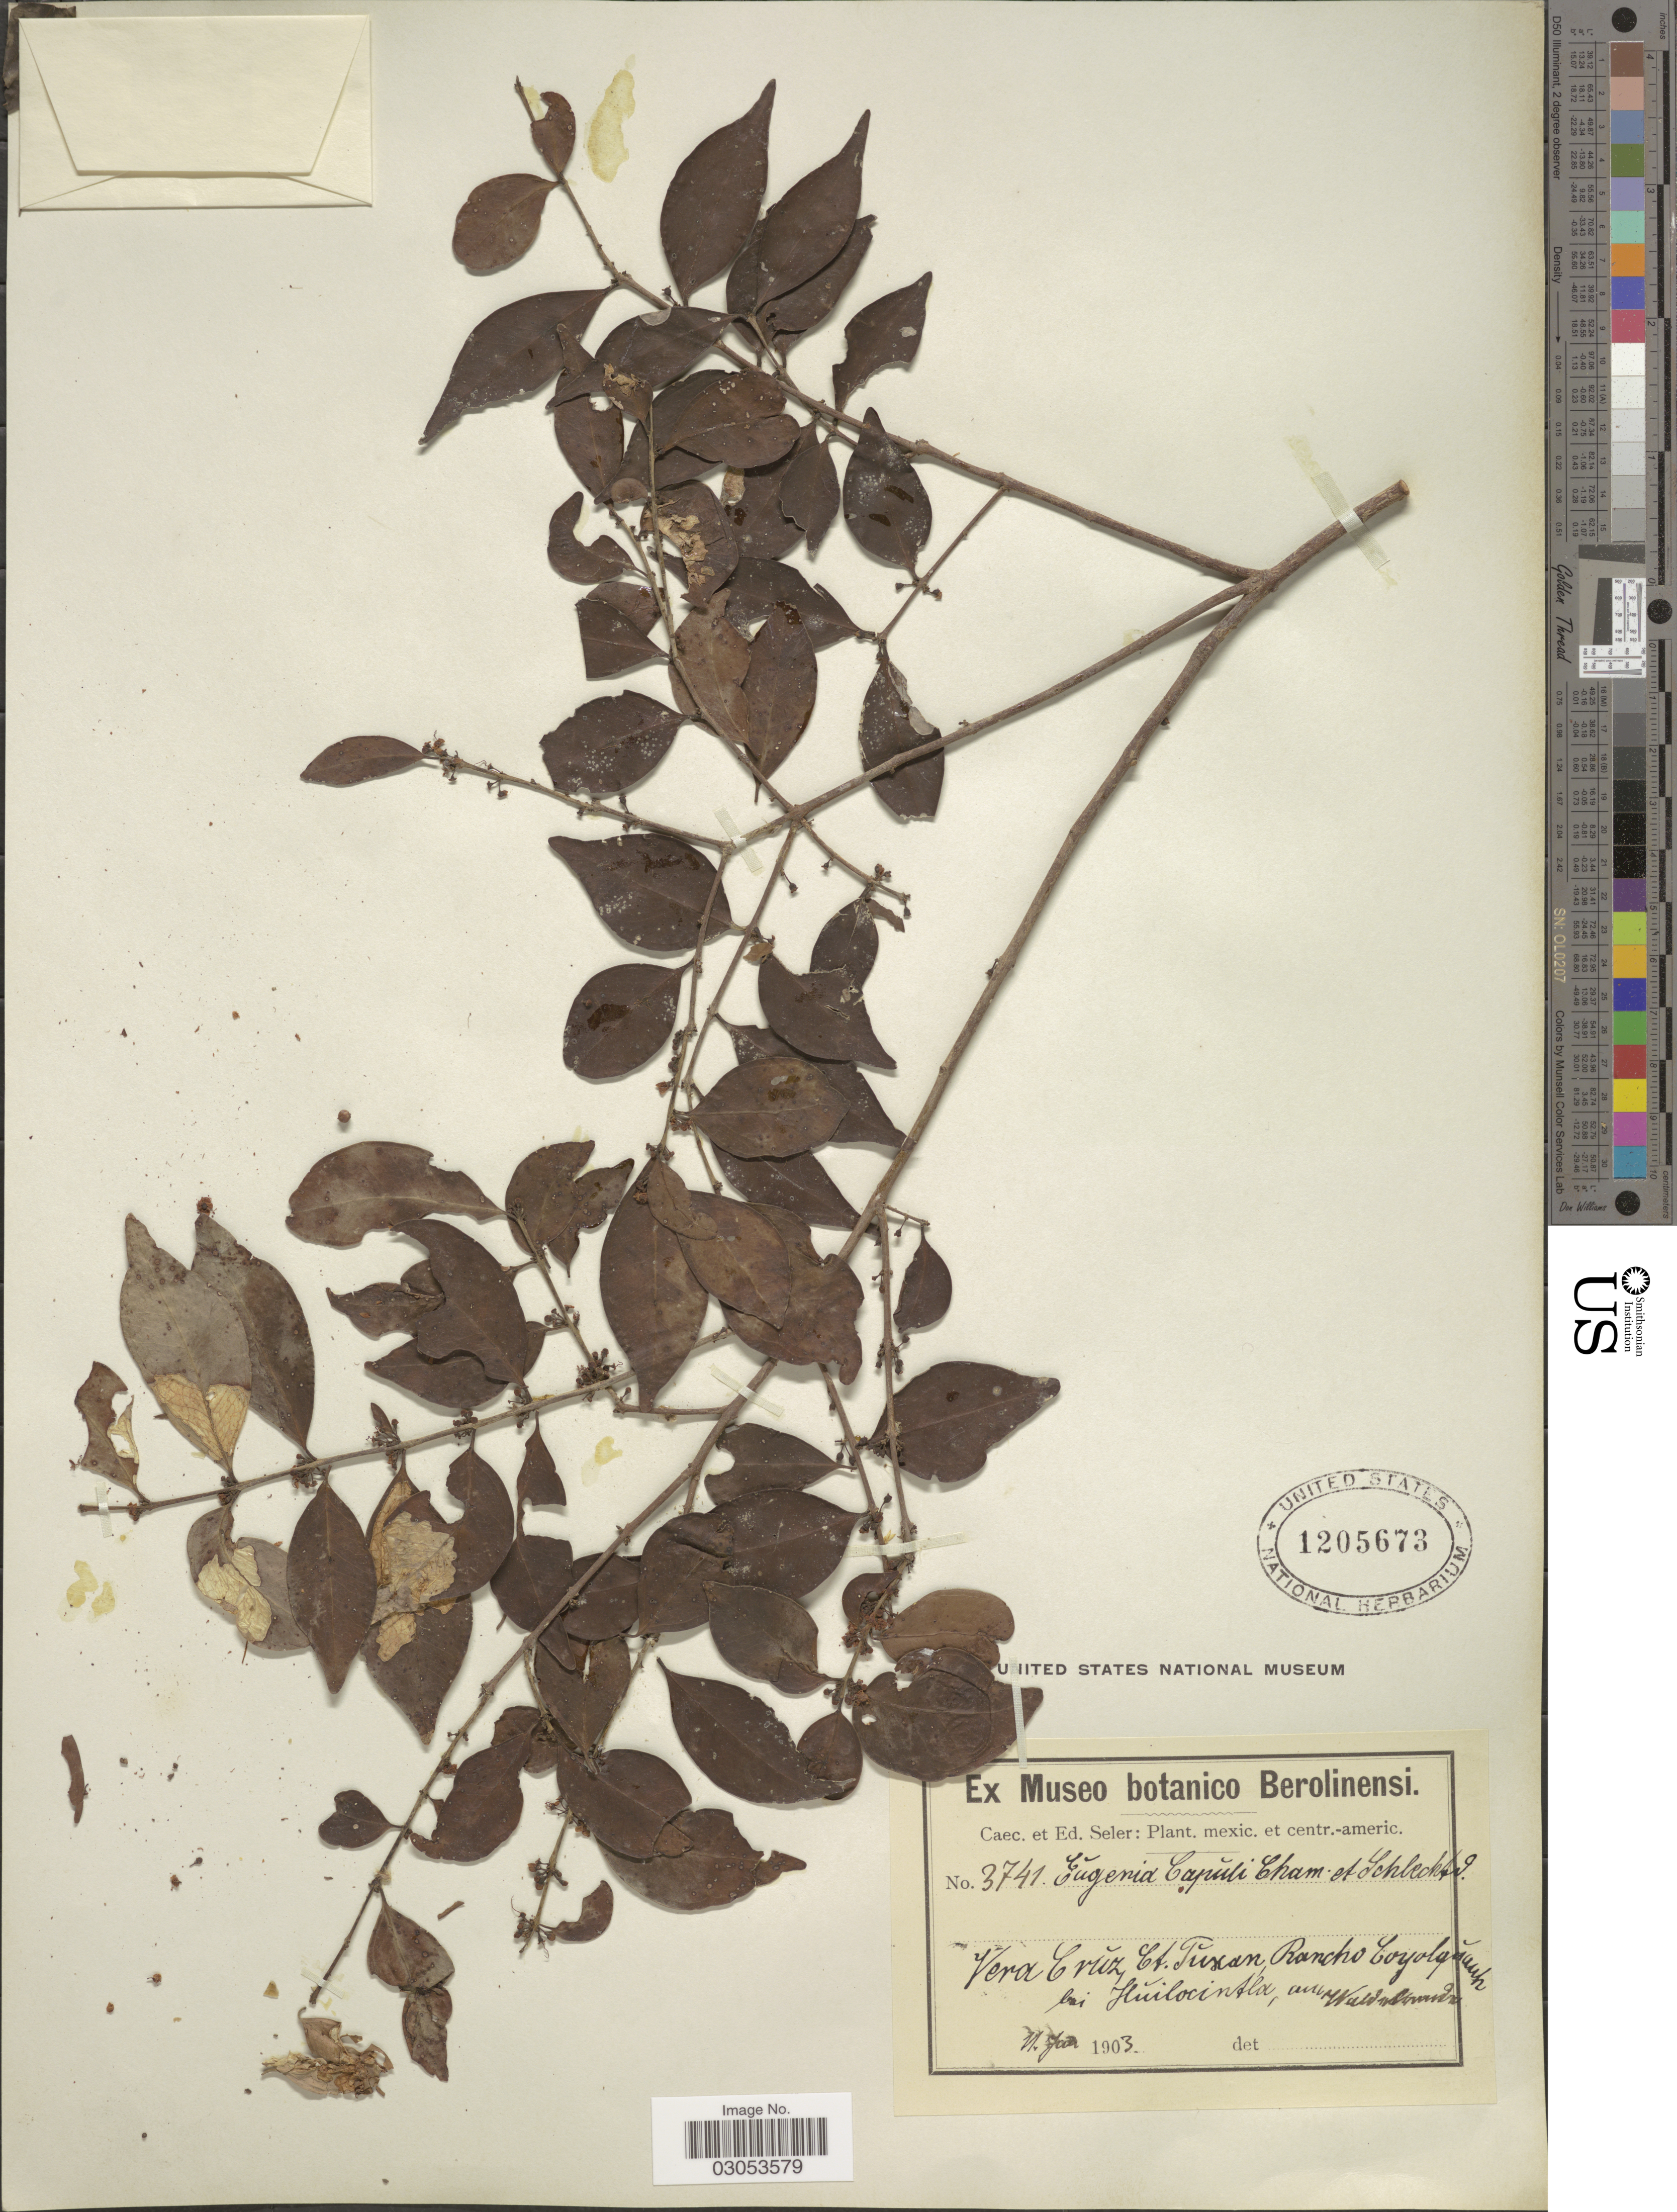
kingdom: Plantae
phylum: Tracheophyta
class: Magnoliopsida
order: Myrtales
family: Myrtaceae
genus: Eugenia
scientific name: Eugenia capuli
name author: (Schltdl. & Cham.) Hook. & Arn.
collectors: ex Caec. et Ed Seler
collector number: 3741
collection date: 1903-01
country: Mexico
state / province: Veracruz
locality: Vera Cruz Ct. Tuxan, Rancho Coyolquich [interpreted] bei Huilocintla, am Wald [illegible text].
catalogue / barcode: US 1205673